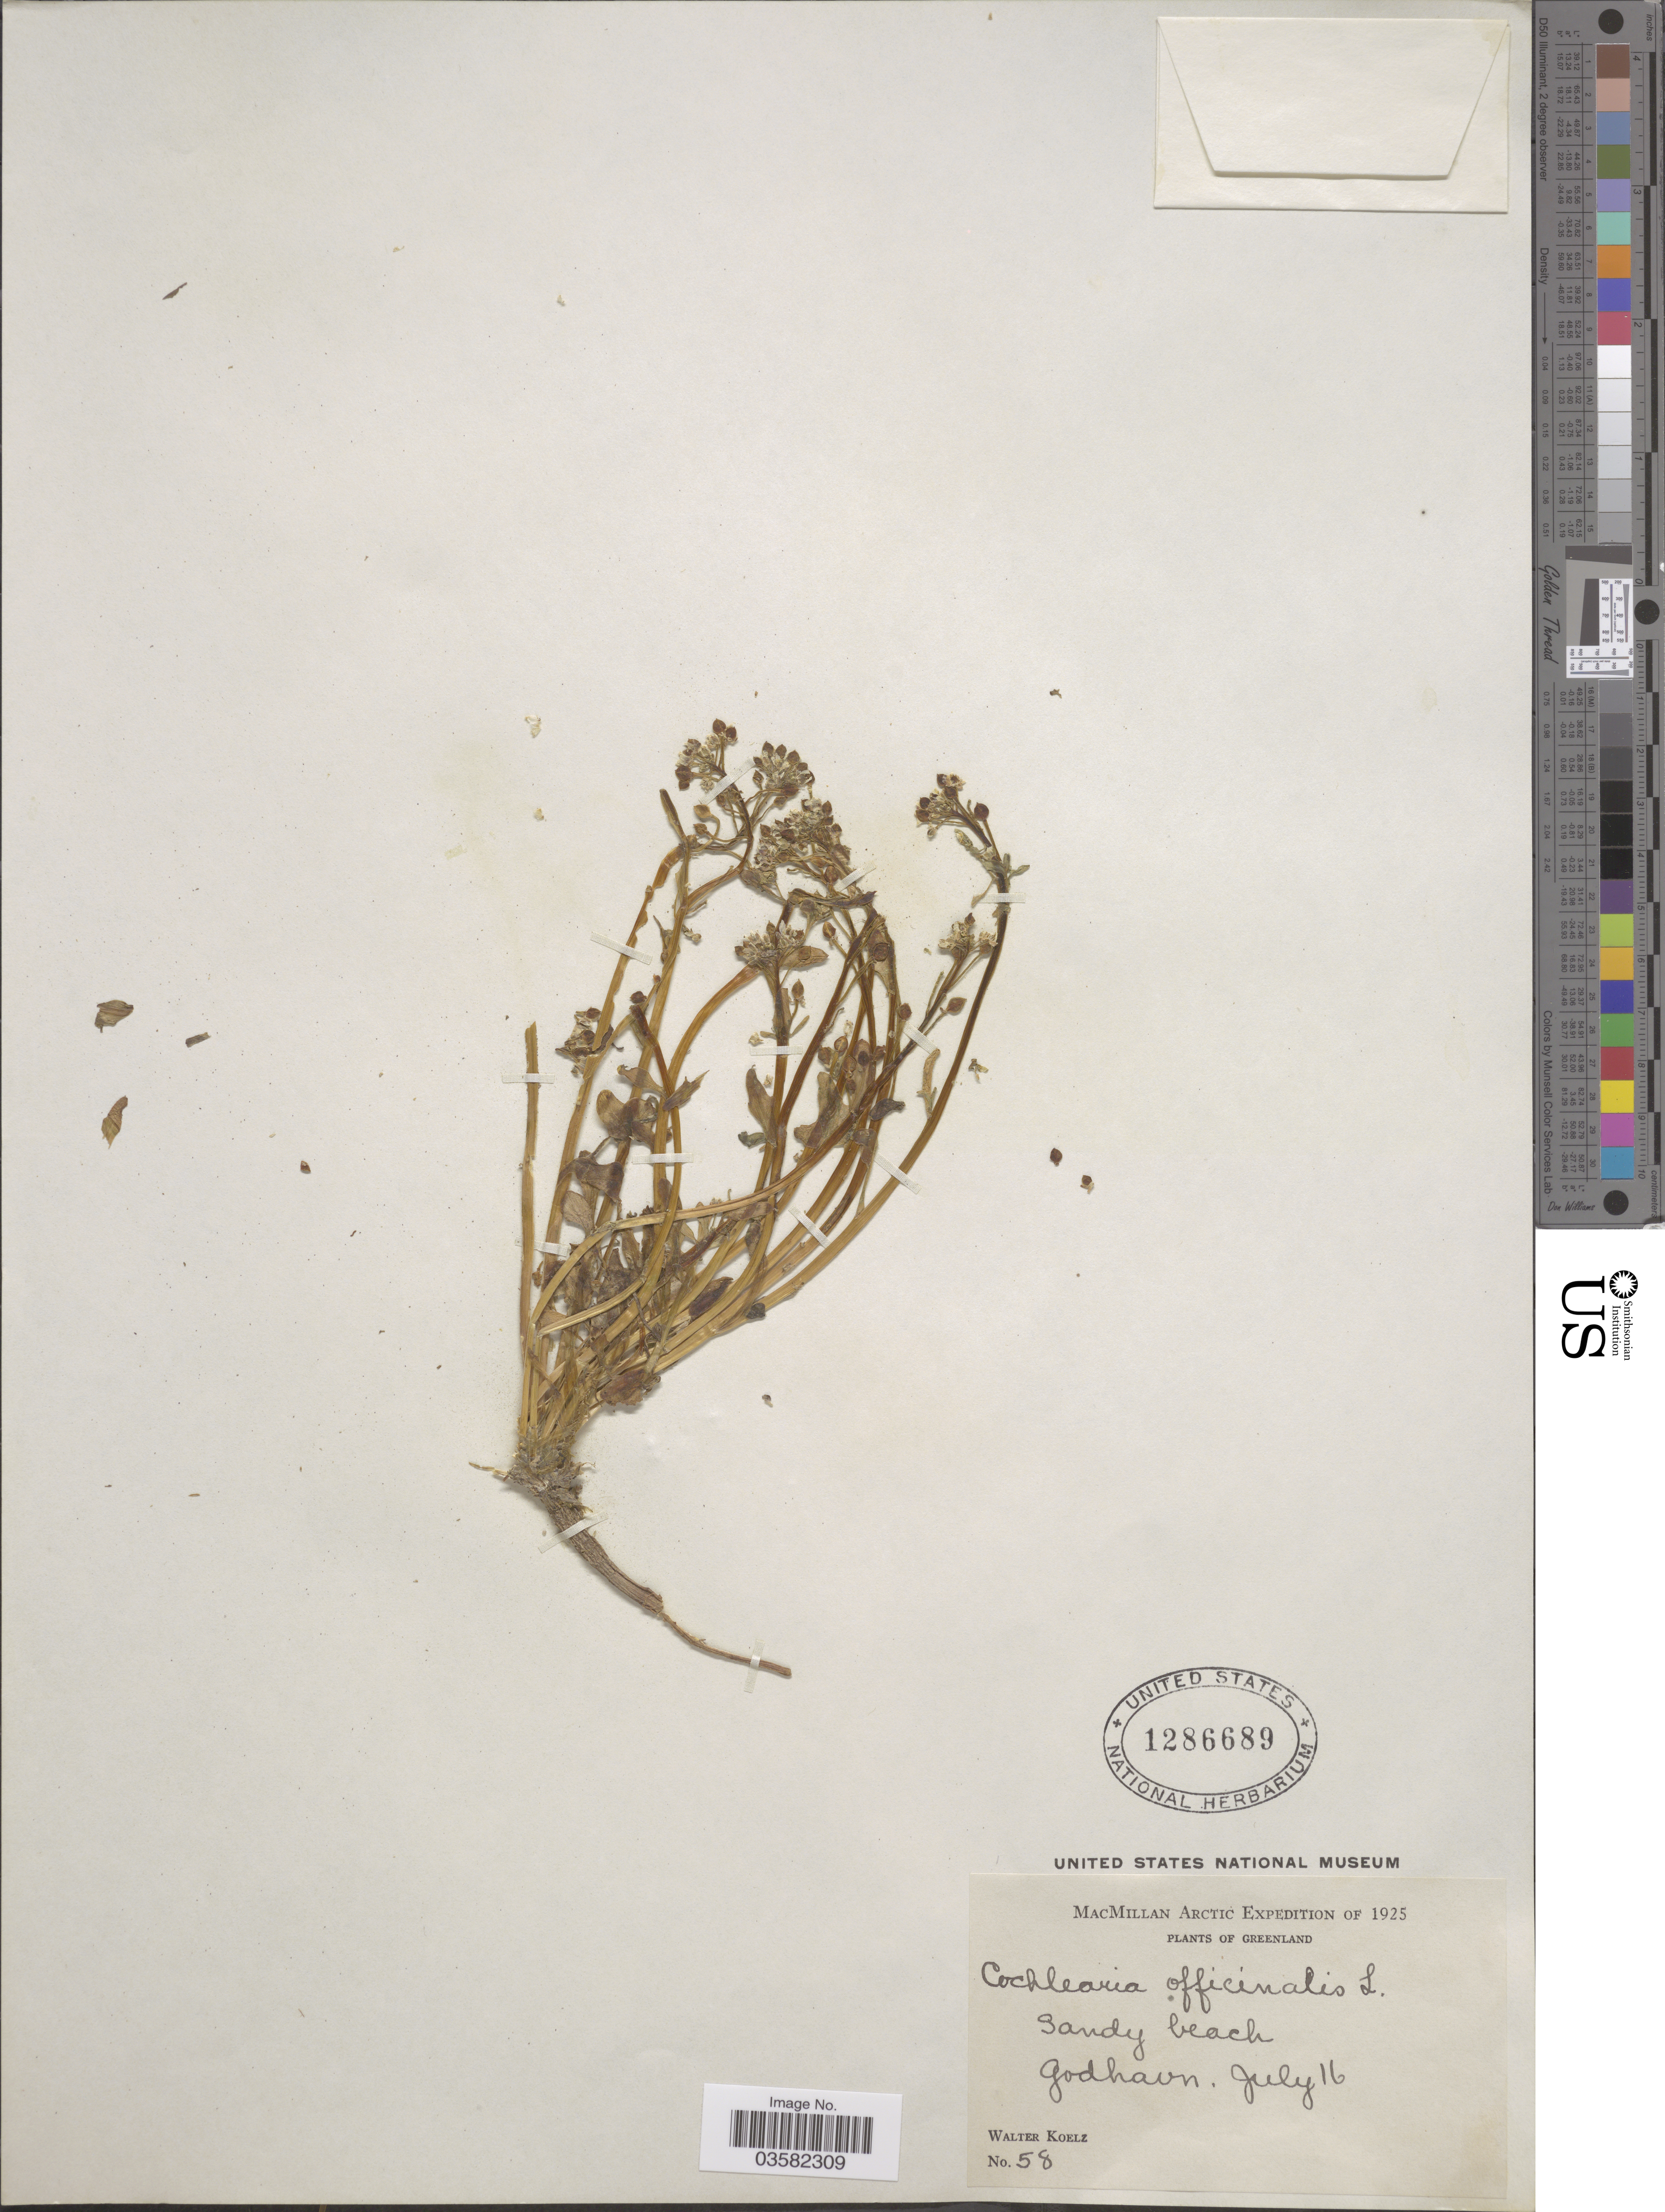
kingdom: Plantae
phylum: Tracheophyta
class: Magnoliopsida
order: Brassicales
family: Brassicaceae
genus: Cochlearia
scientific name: Cochlearia officinalis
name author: L.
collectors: W. N. Koelz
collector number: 58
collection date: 1925-07-16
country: Greenland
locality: Godhavn.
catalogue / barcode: US 1286689